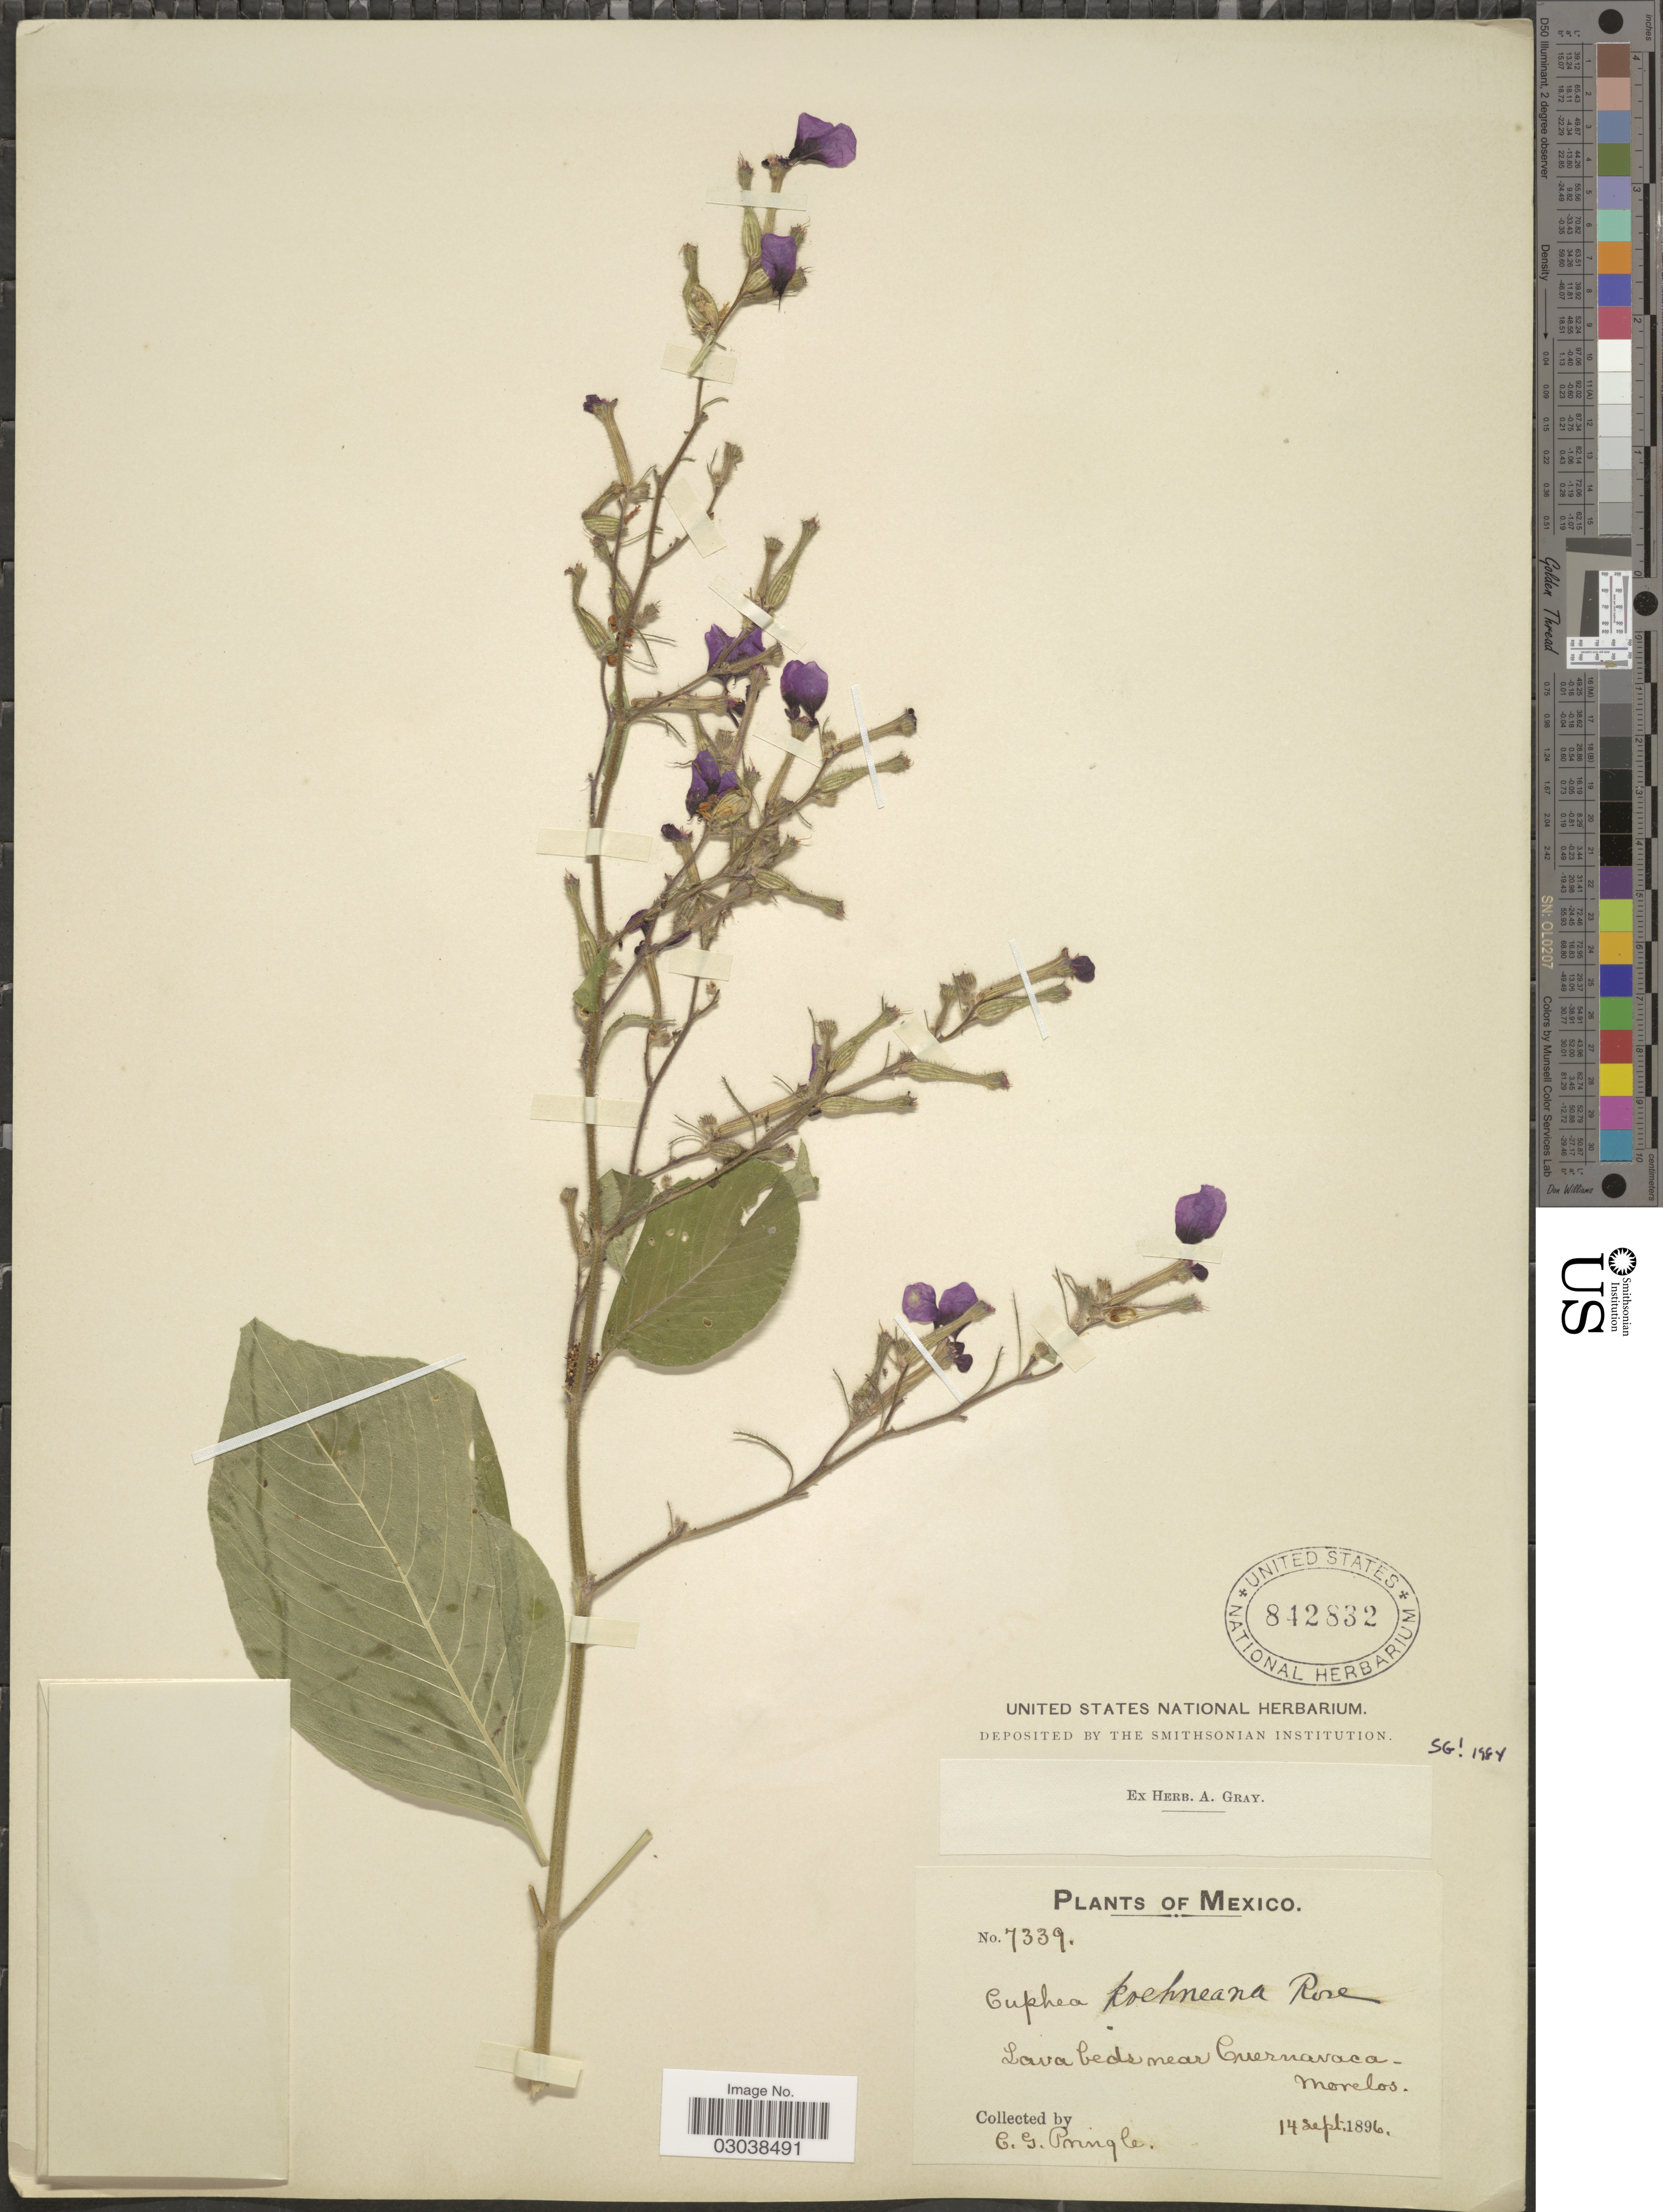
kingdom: Plantae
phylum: Tracheophyta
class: Magnoliopsida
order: Myrtales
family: Lythraceae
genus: Cuphea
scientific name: Cuphea koehneana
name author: Rose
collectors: C. G. Pringle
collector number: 7339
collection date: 1896-09-14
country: Mexico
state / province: Morelos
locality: Lava beds near Cuernavaca.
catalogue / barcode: US 842832